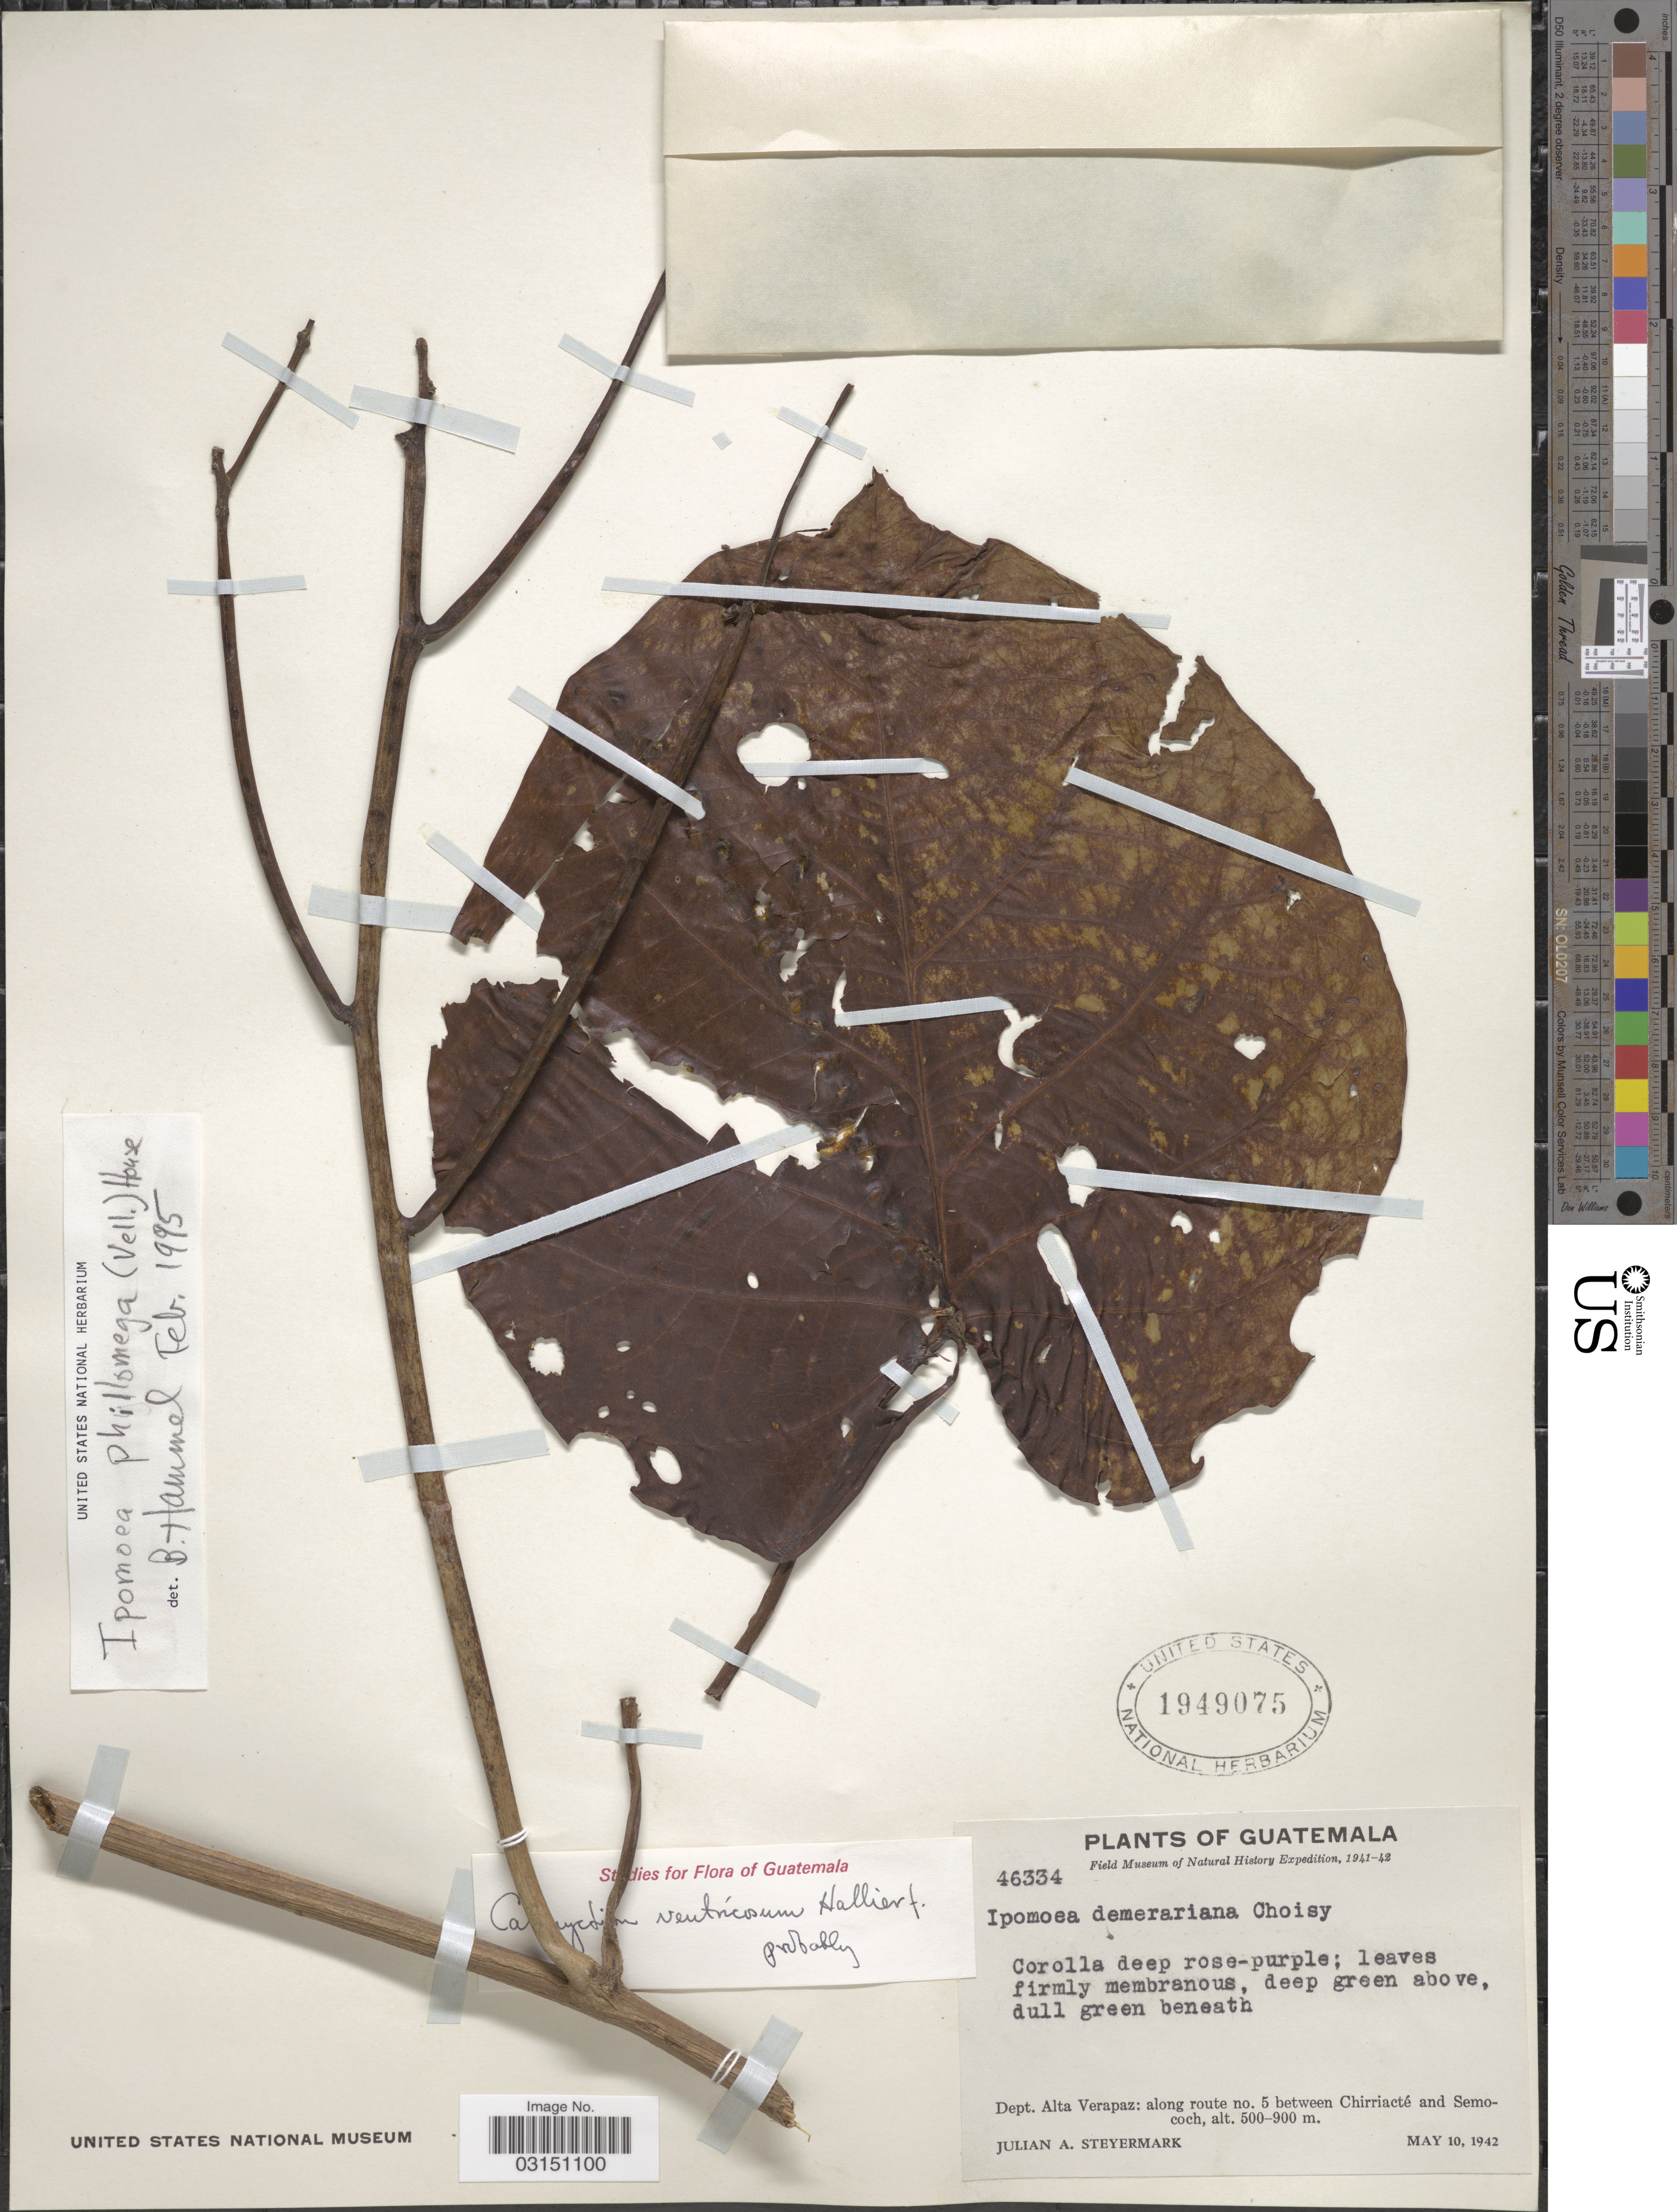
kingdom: Plantae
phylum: Tracheophyta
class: Magnoliopsida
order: Solanales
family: Convolvulaceae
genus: Ipomoea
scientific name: Ipomoea philomega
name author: (Vell.) House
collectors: J. Steyermark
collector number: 46334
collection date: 1942-05-10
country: Guatemala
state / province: Alta Verapaz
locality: Dept. Alta Verapaz: along route no. 5 between Chirriacté and Semococh.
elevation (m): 500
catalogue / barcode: US 1949075